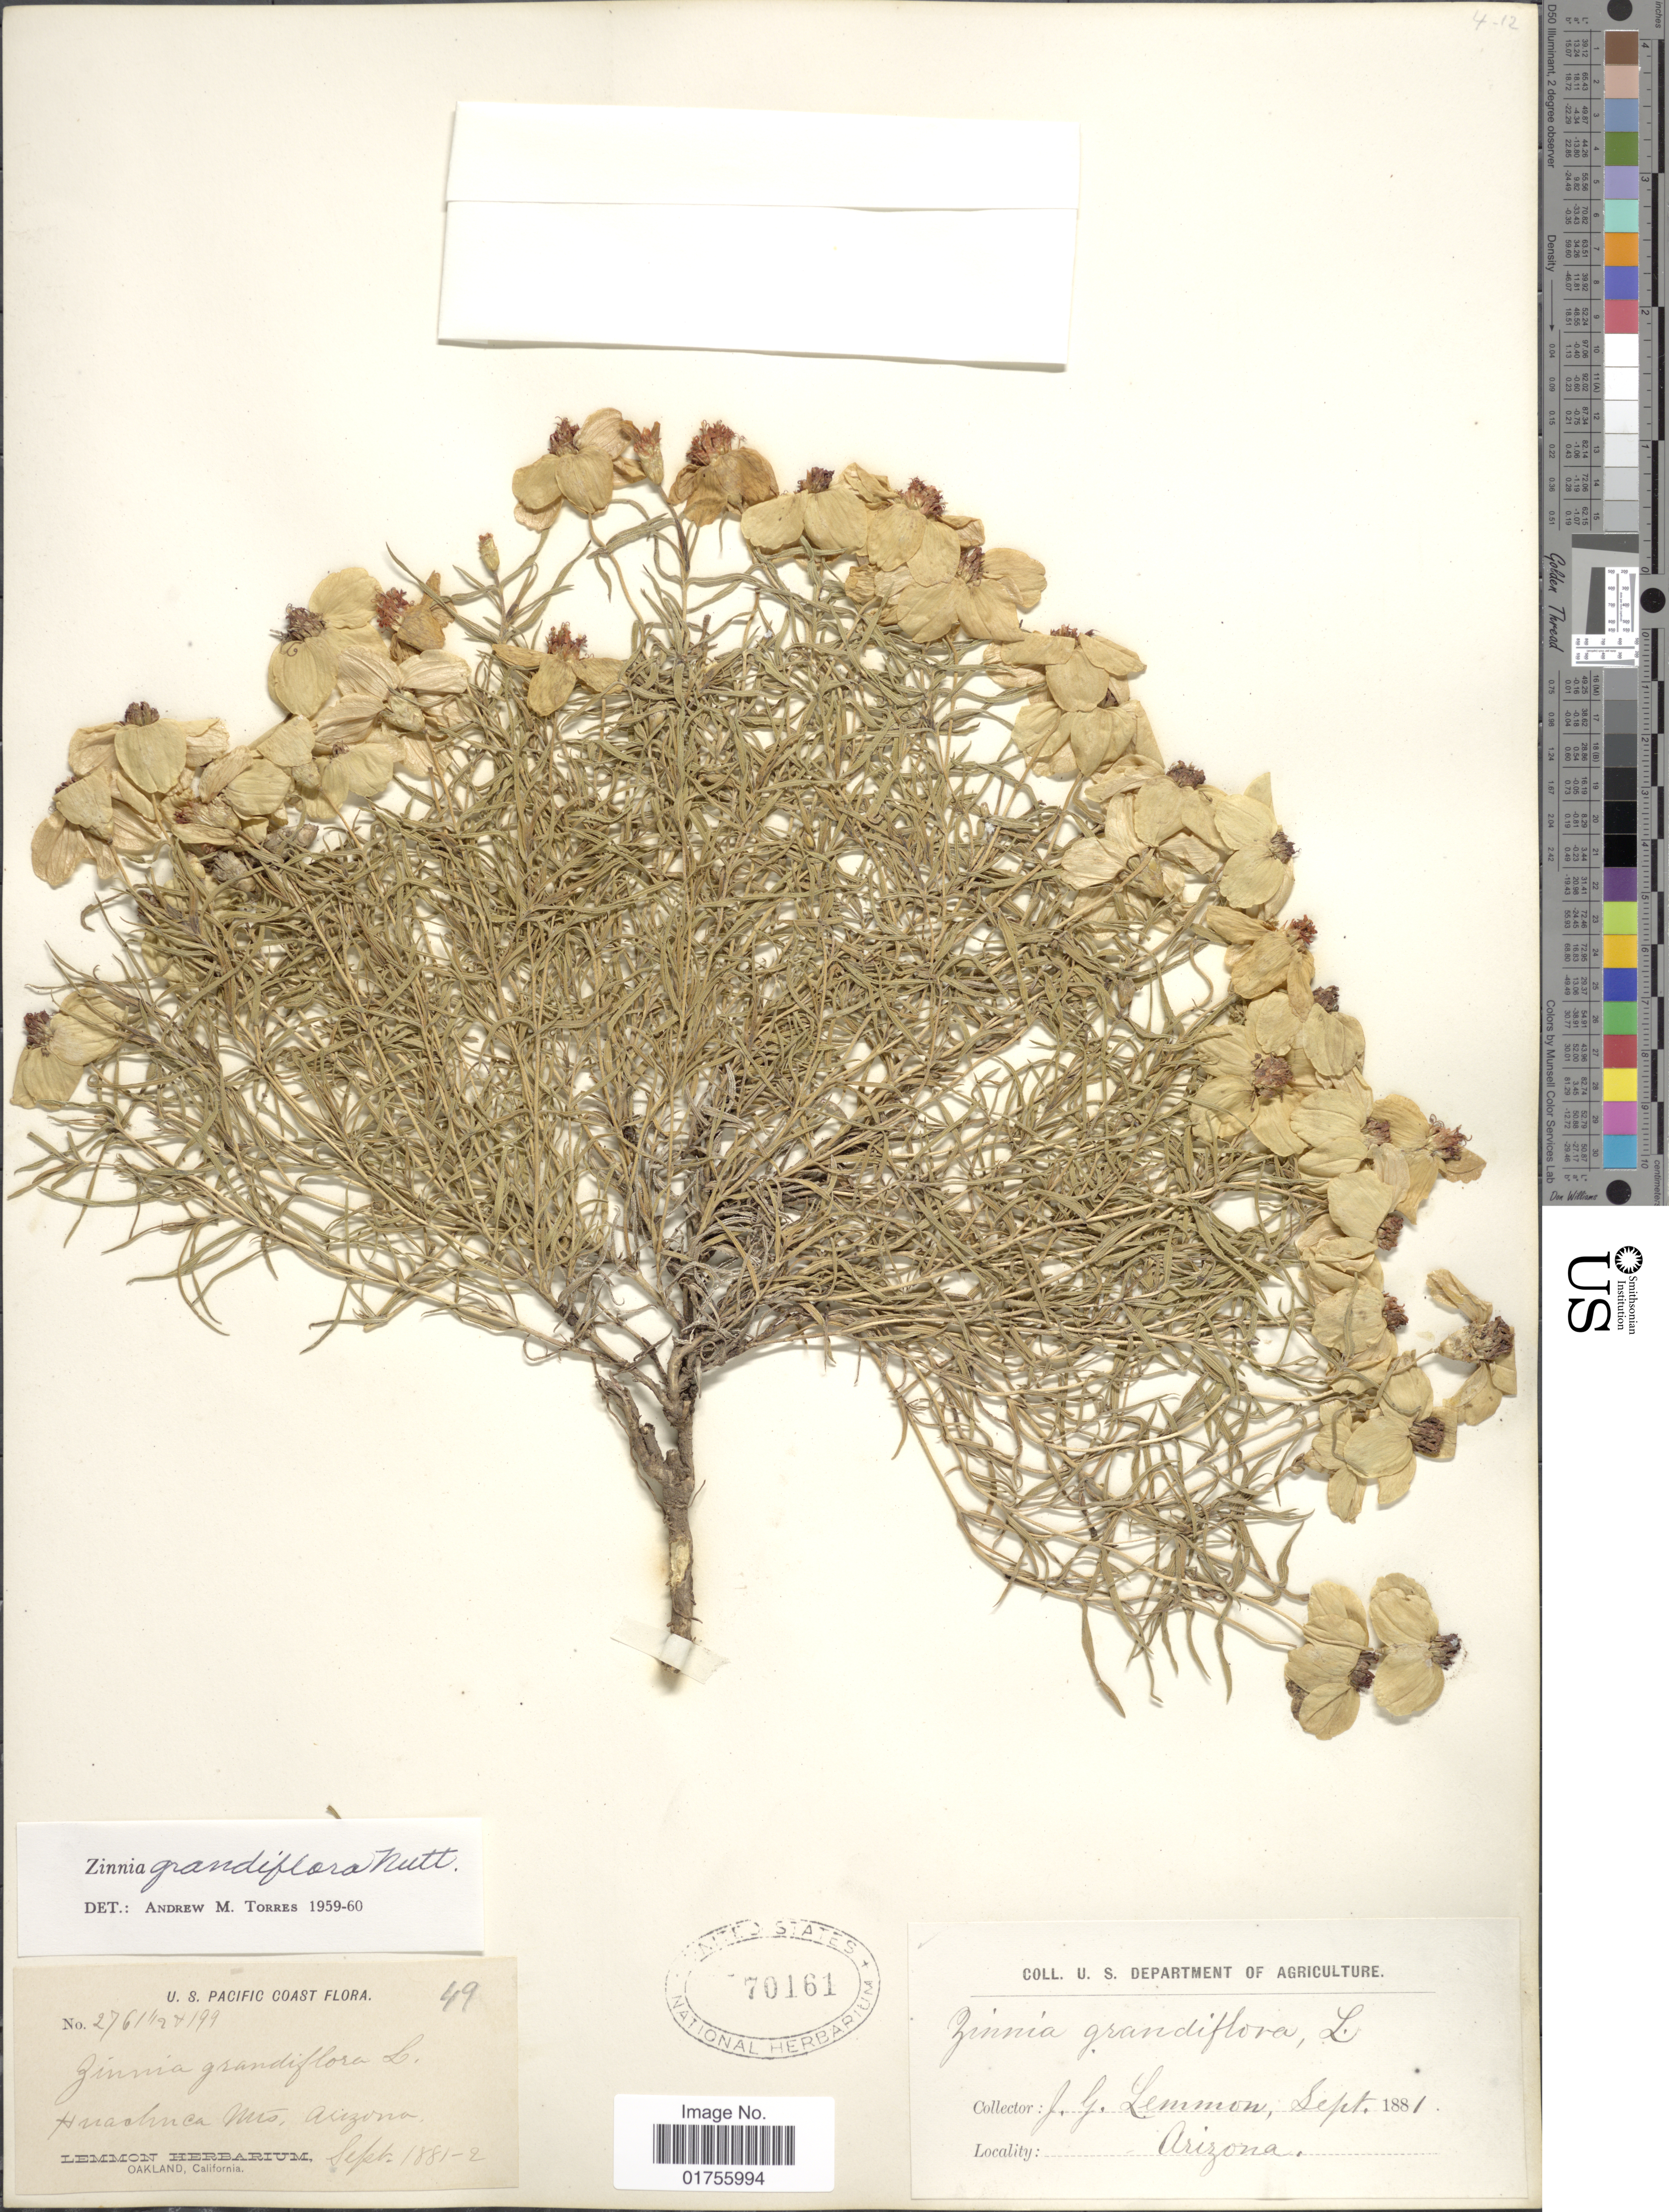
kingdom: Plantae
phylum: Tracheophyta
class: Magnoliopsida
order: Asterales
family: Asteraceae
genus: Zinnia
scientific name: Zinnia grandiflora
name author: Nutt.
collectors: J. Lemmon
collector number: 276142/199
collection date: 1881-09-02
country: United States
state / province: Arizona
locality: Huachuca Mts., Arizona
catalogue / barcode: US 70161